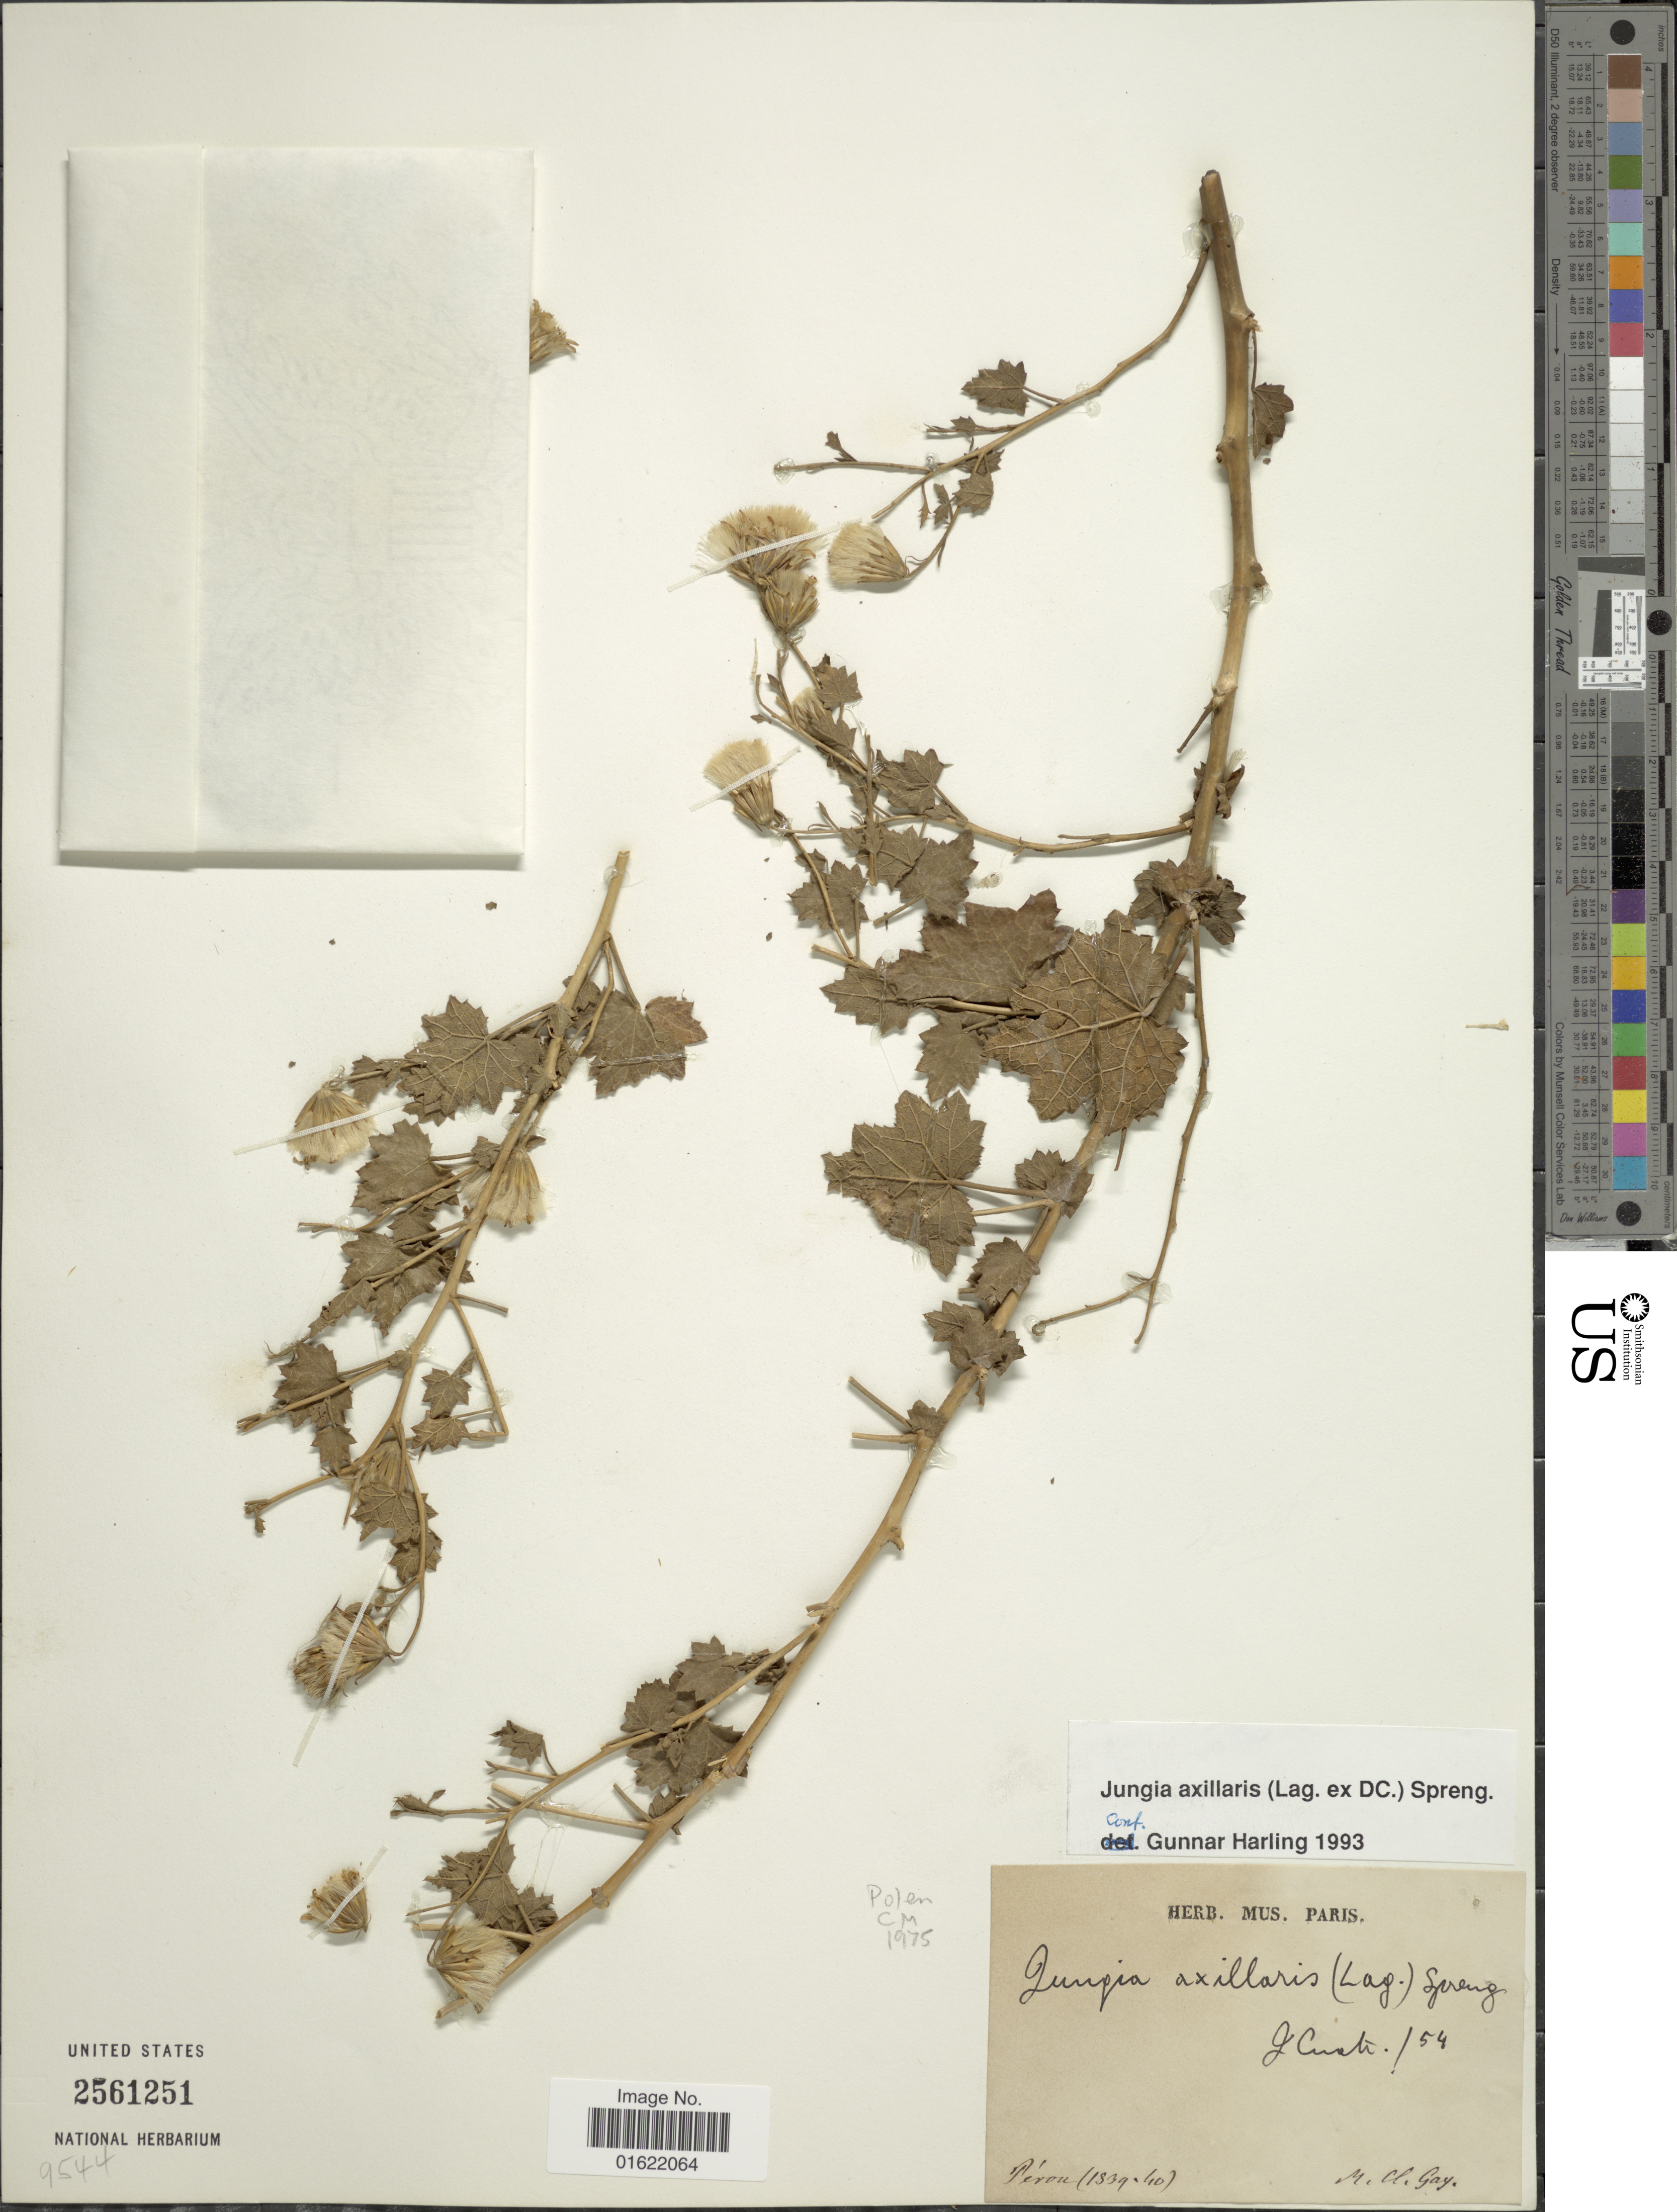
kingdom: Plantae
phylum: Tracheophyta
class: Magnoliopsida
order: Asterales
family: Asteraceae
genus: Jungia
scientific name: Jungia axillaris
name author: (Lag. ex DC.) Spreng.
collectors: M. Gay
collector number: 1839/40*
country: Peru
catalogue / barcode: US 2561251